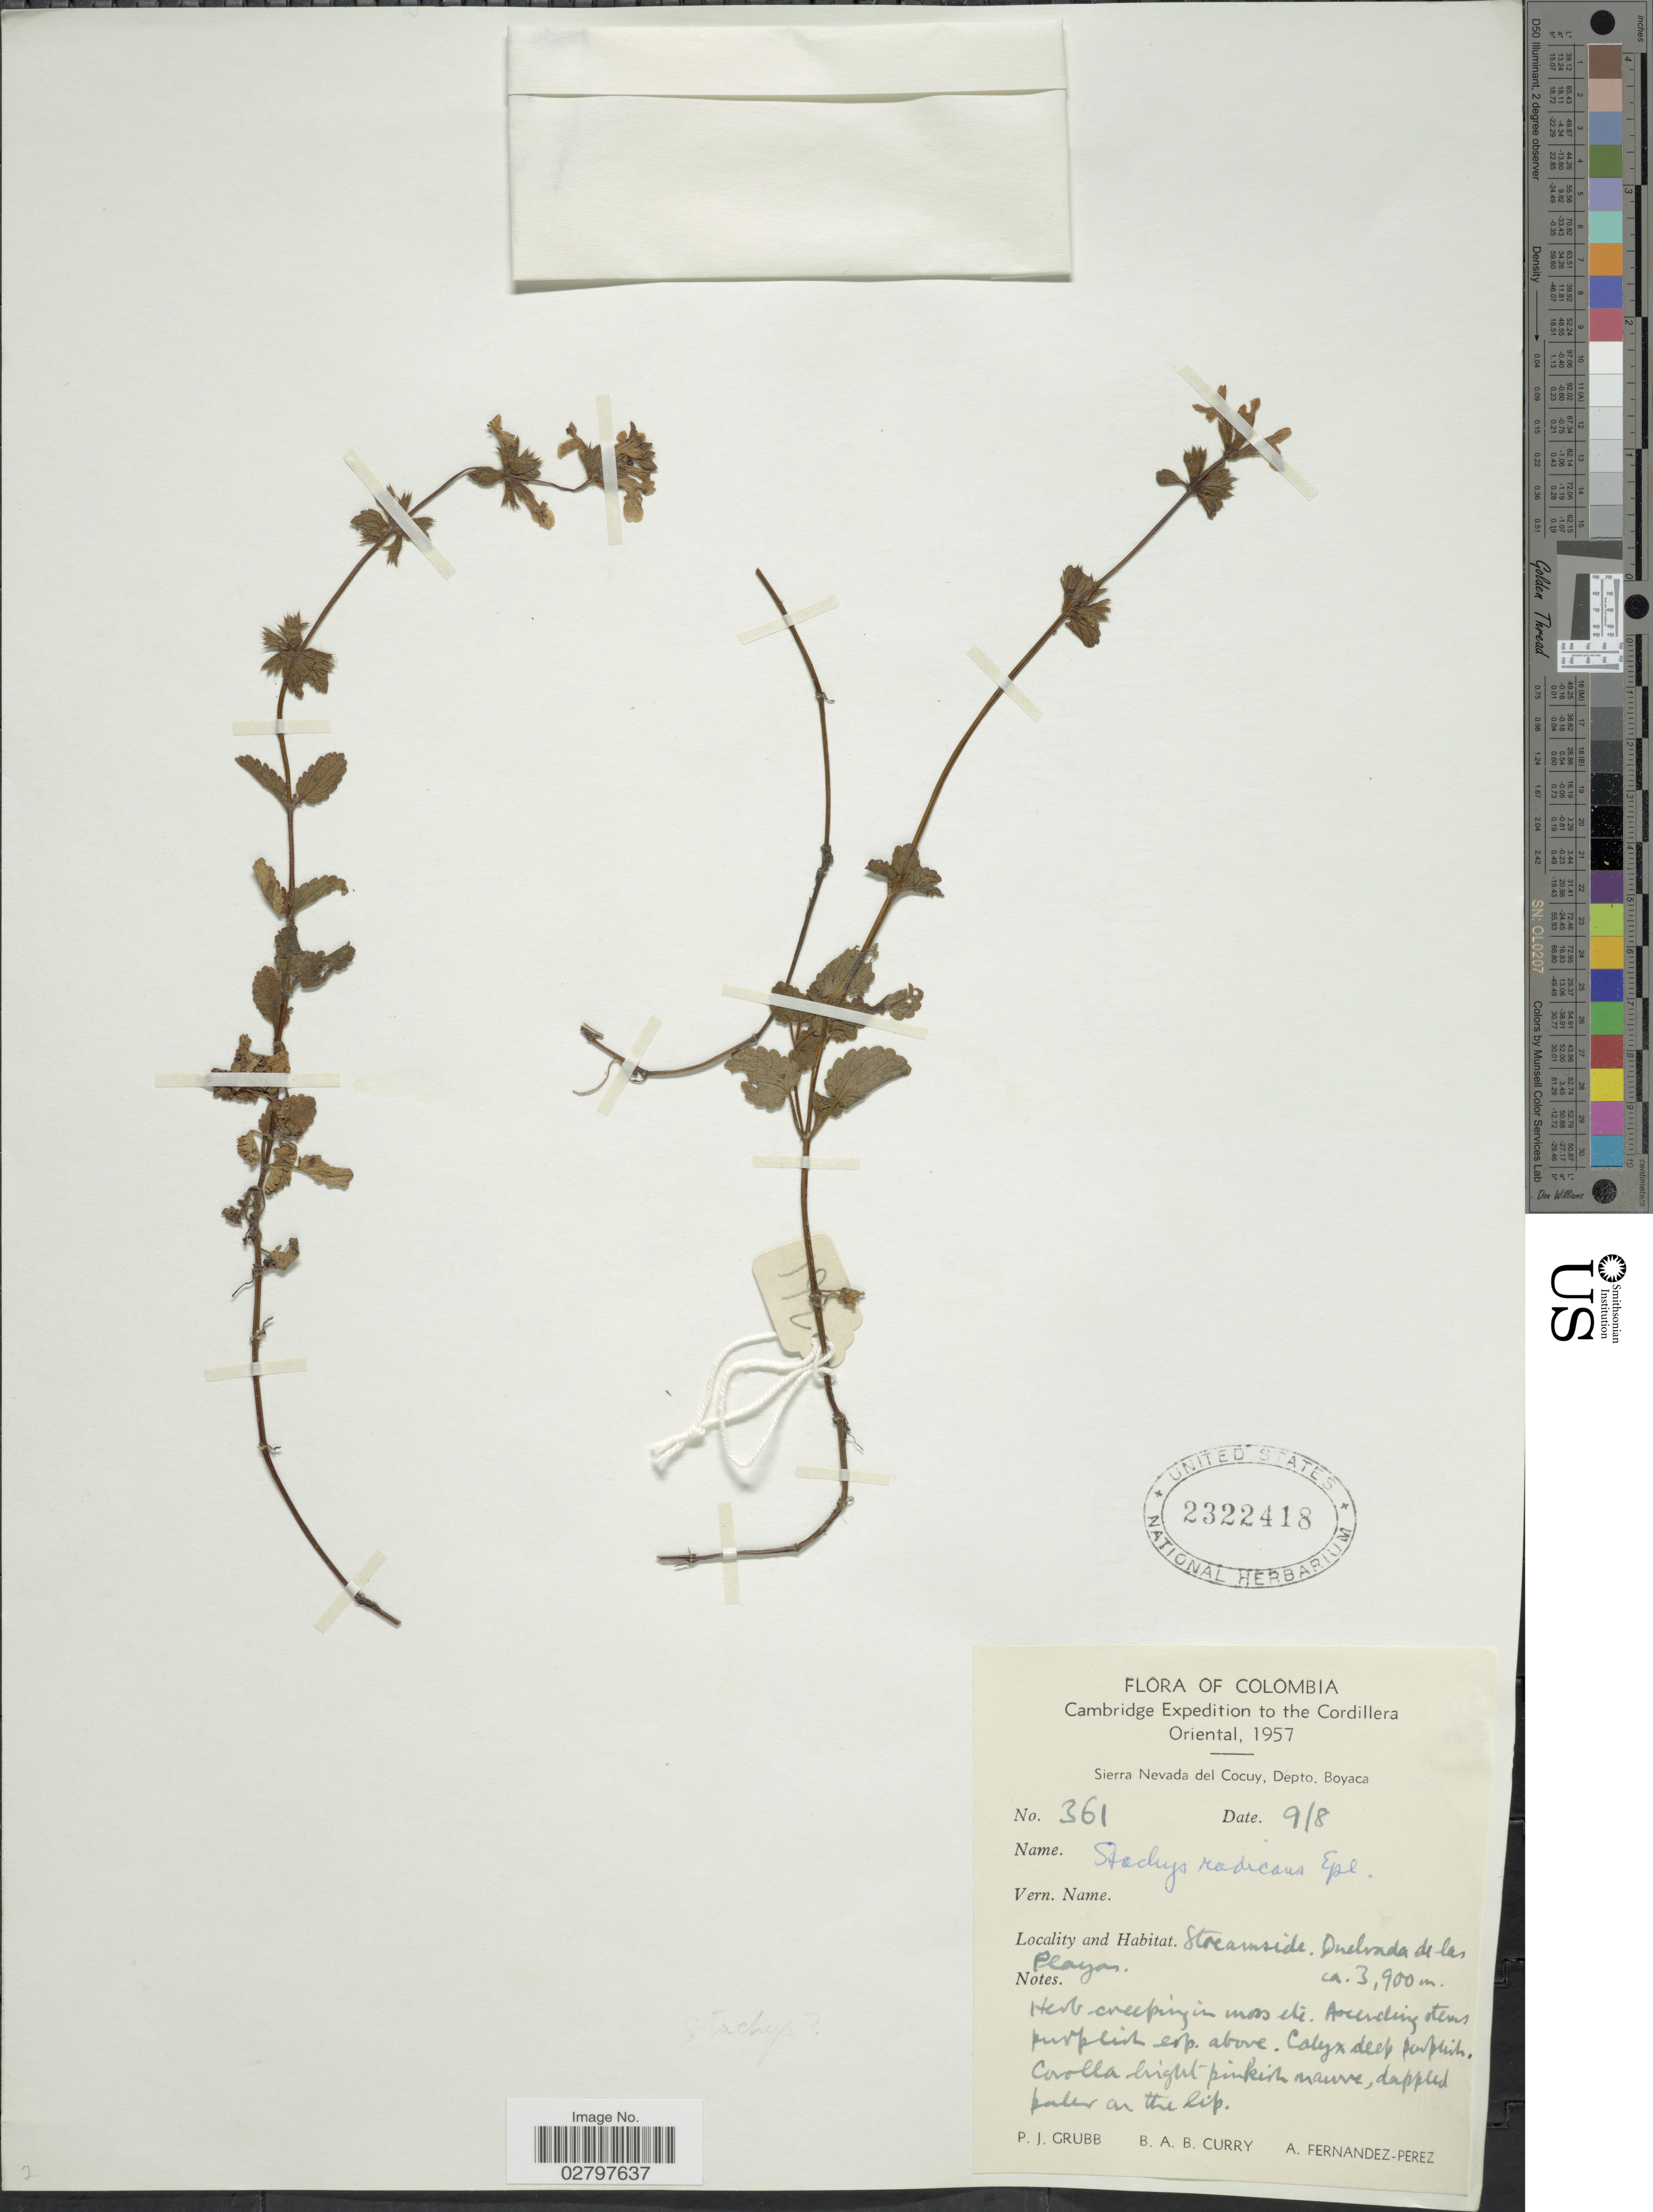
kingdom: Plantae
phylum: Tracheophyta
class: Magnoliopsida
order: Lamiales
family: Lamiaceae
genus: Stachys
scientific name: Stachys radicans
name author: Epling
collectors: P. J. Grubb, B. A. B. Curry & A. Fernández-Pérez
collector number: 361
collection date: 1957-08-09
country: Colombia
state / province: Boyacá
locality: Cordillera Oriental, Sierra Nevada del Cocuy, Depto. Boyaca, Streamside, Quebrada de las Playon.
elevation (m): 3900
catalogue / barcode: US 2322418